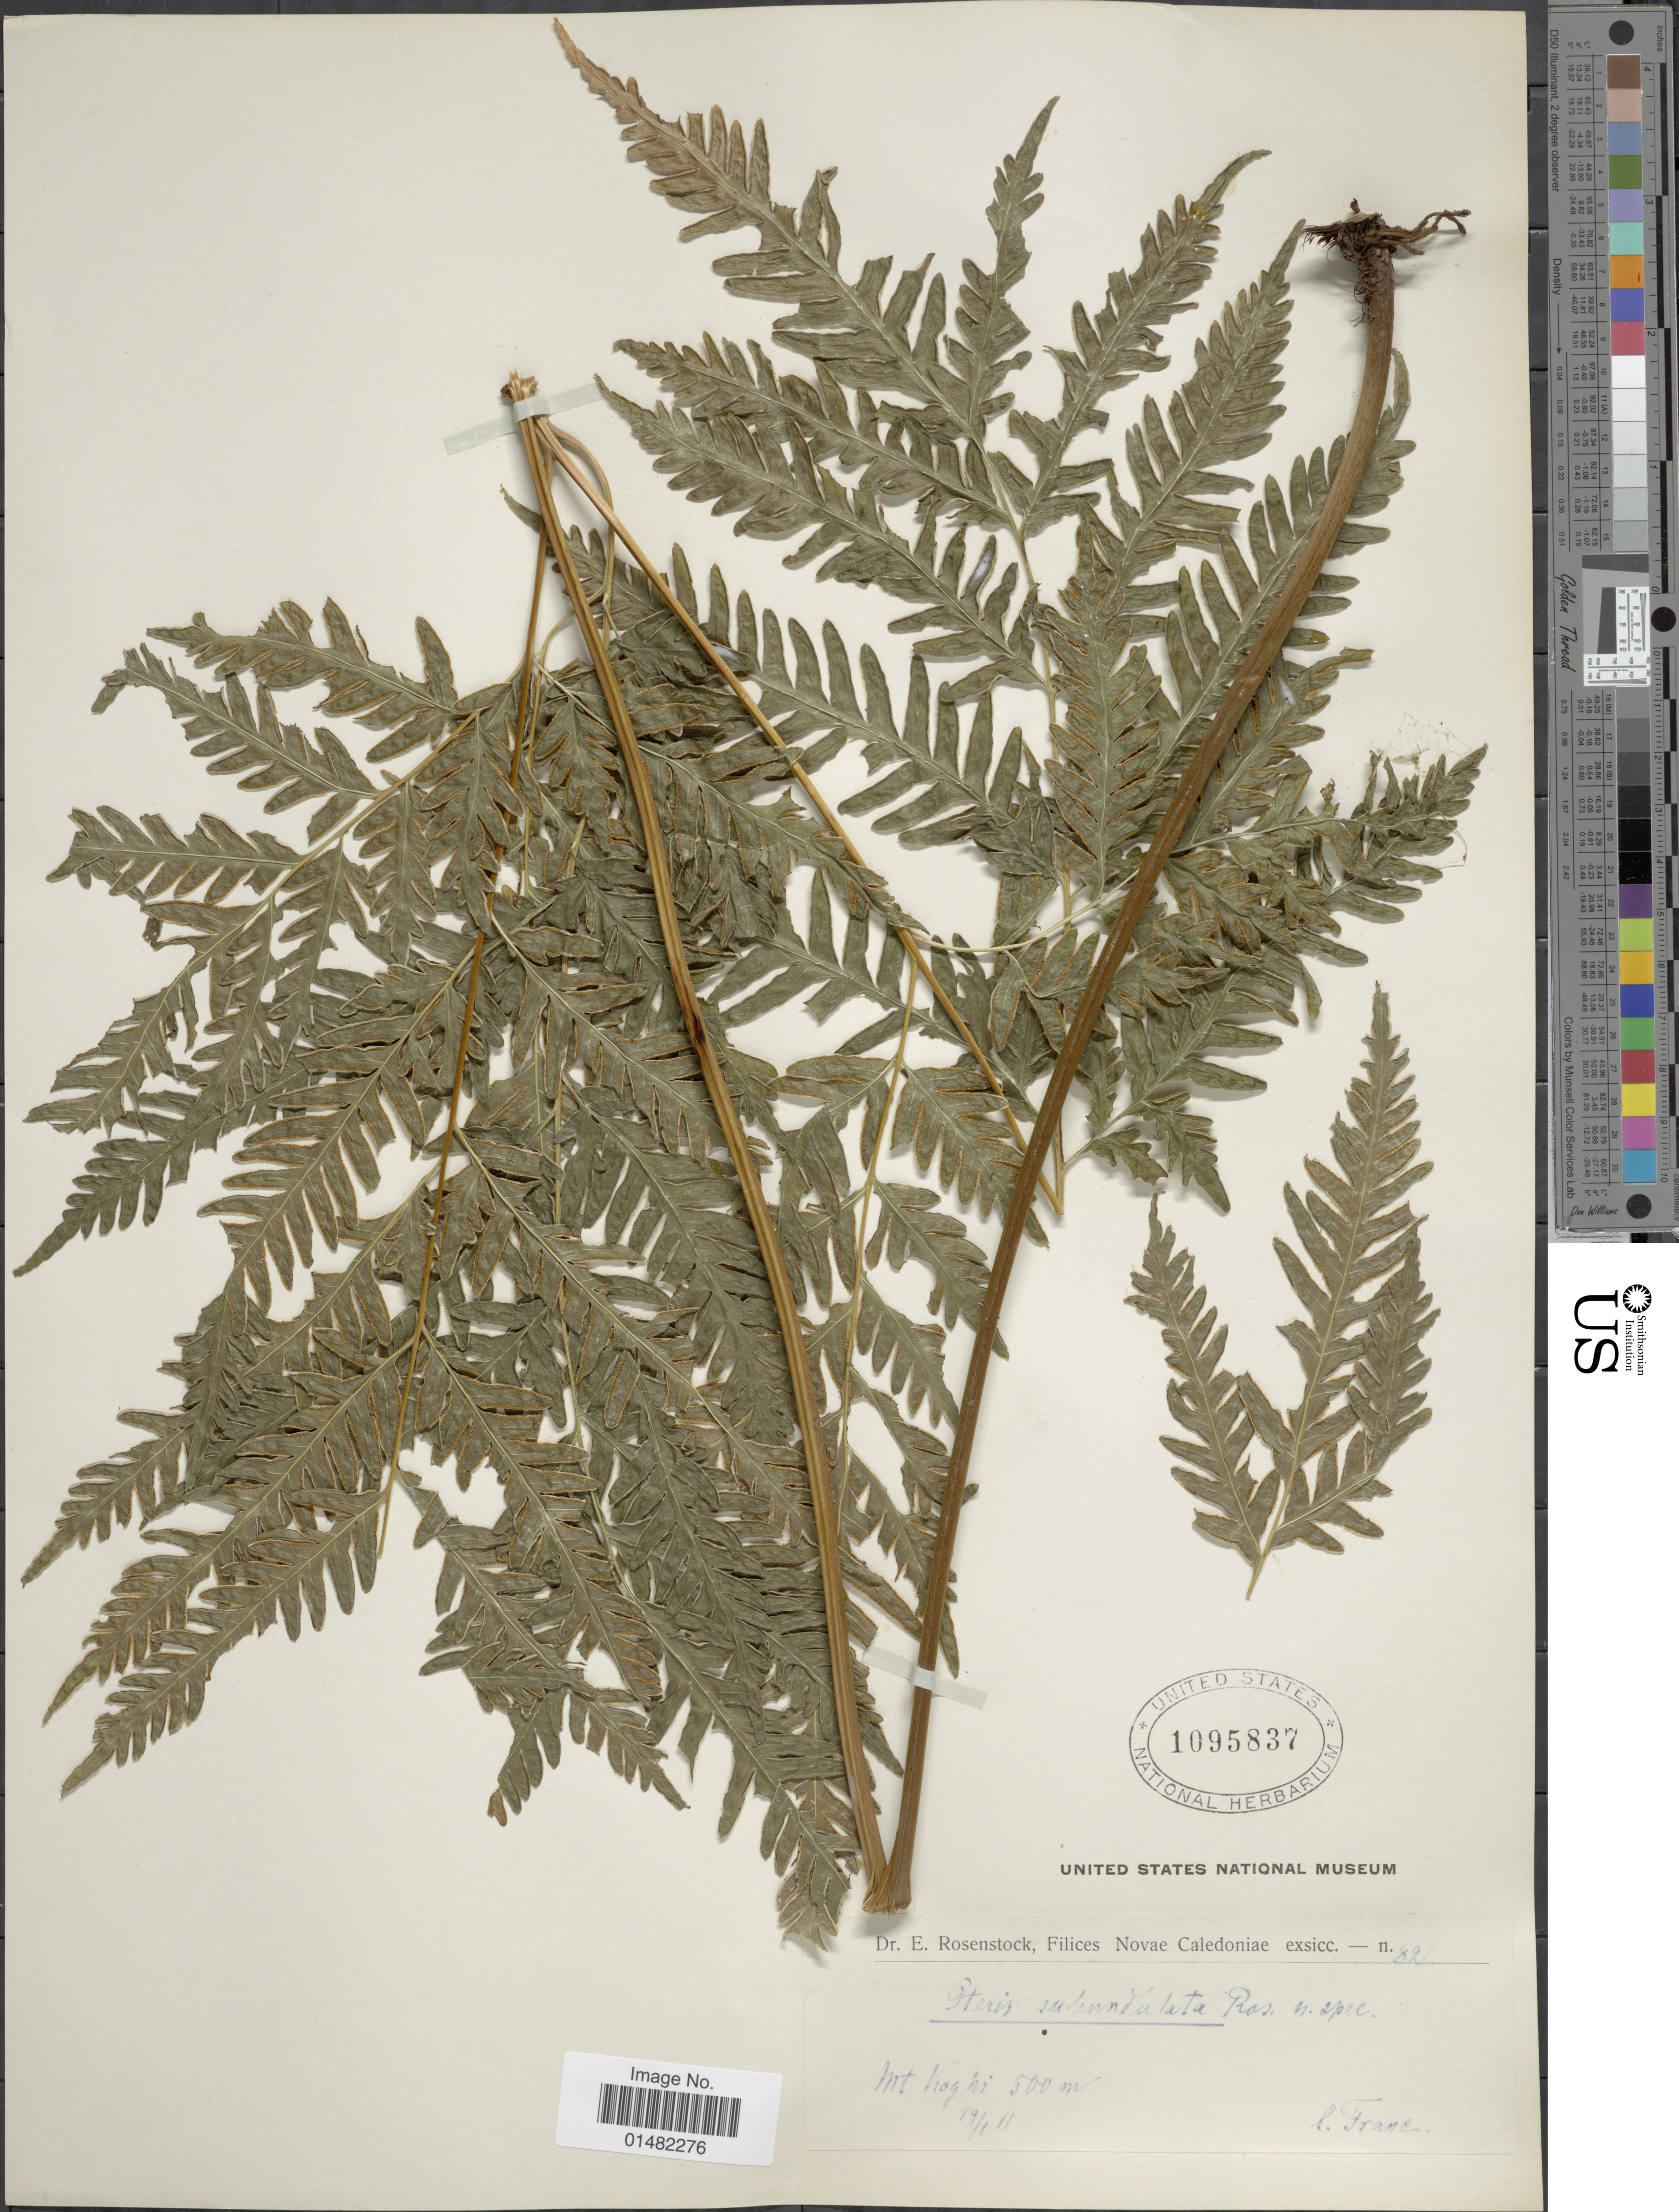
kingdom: Plantae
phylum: Tracheophyta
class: Polypodiopsida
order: Polypodiales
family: Pteridaceae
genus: Pteris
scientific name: Pteris laevis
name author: Mett.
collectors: I. Franc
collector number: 82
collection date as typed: Transcribed d/m/y: 19/1/11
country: New Caledonia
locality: Mt Koghi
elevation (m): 500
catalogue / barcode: US 1095837